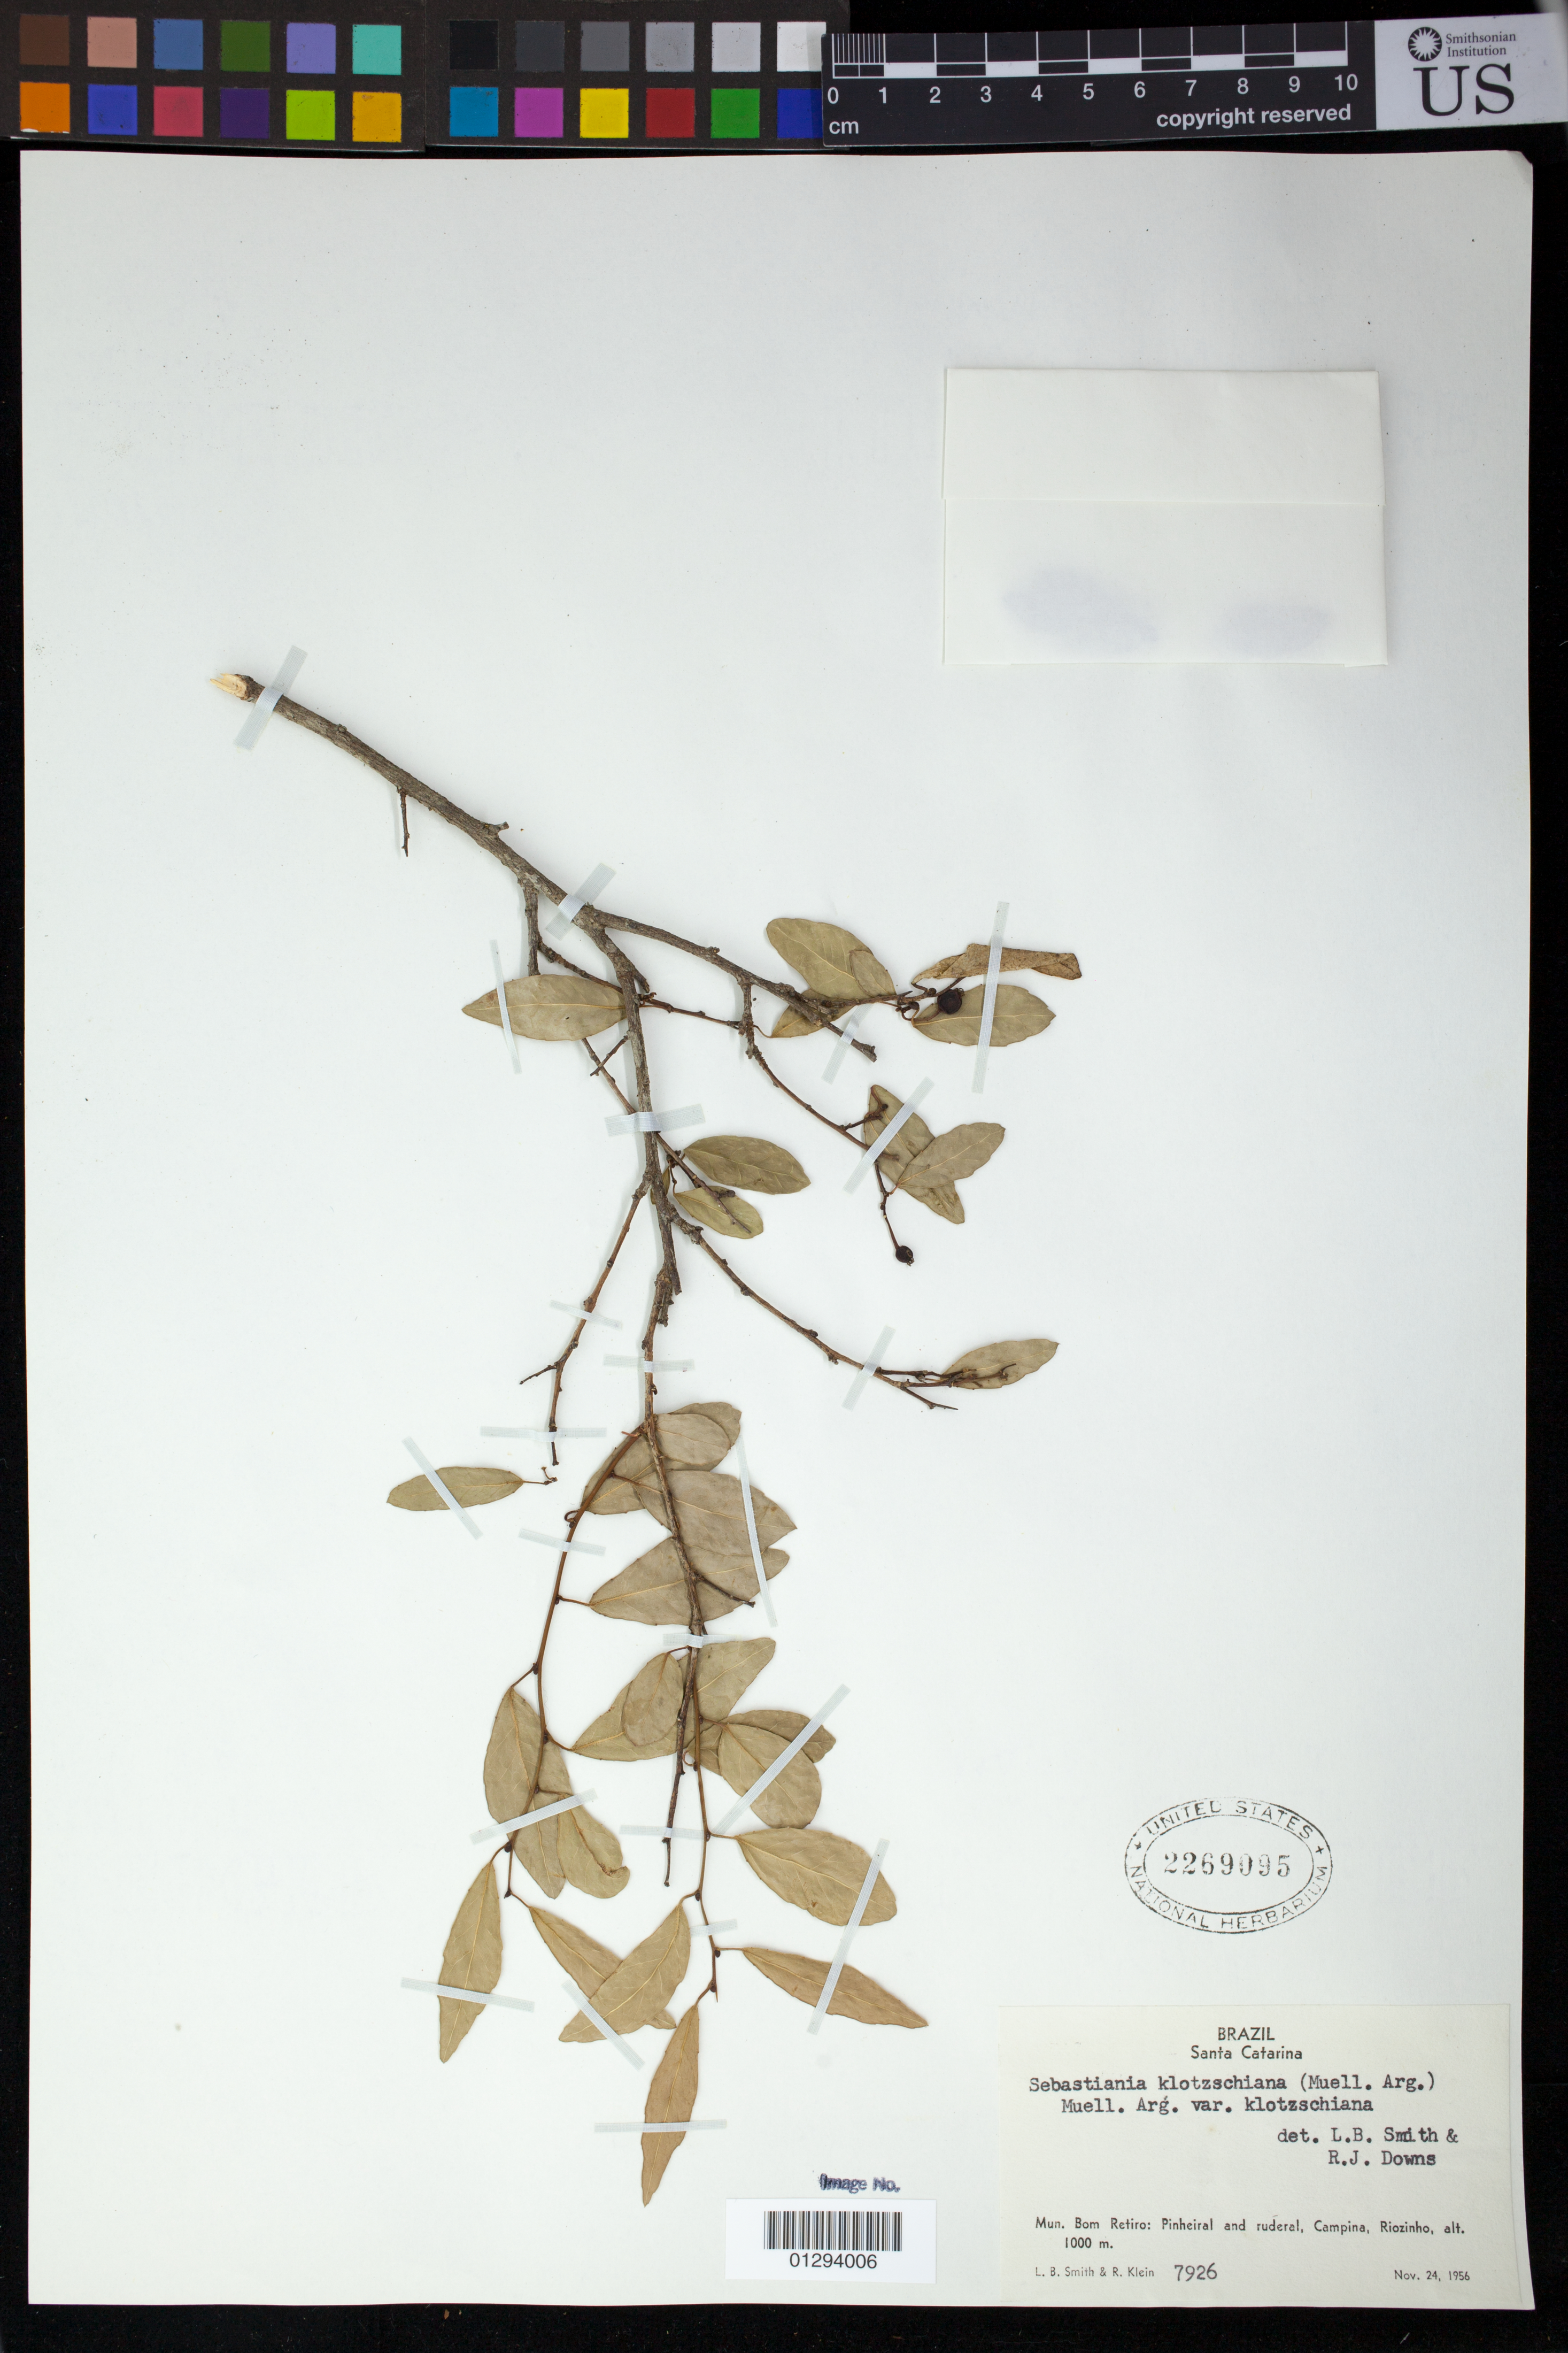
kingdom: Plantae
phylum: Tracheophyta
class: Magnoliopsida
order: Malpighiales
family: Euphorbiaceae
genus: Sebastiania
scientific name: Sebastiania commersoniana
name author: (Baill.) L.B. Sm. & Downs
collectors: L. Smith & R. M. Klein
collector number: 7926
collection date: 1956-11-24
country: Brazil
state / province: Santa Catarina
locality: Mun. Bom Retiro: Pinheiral and ruderal, Campina, Riozinho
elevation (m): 1000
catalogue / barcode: US 2269095